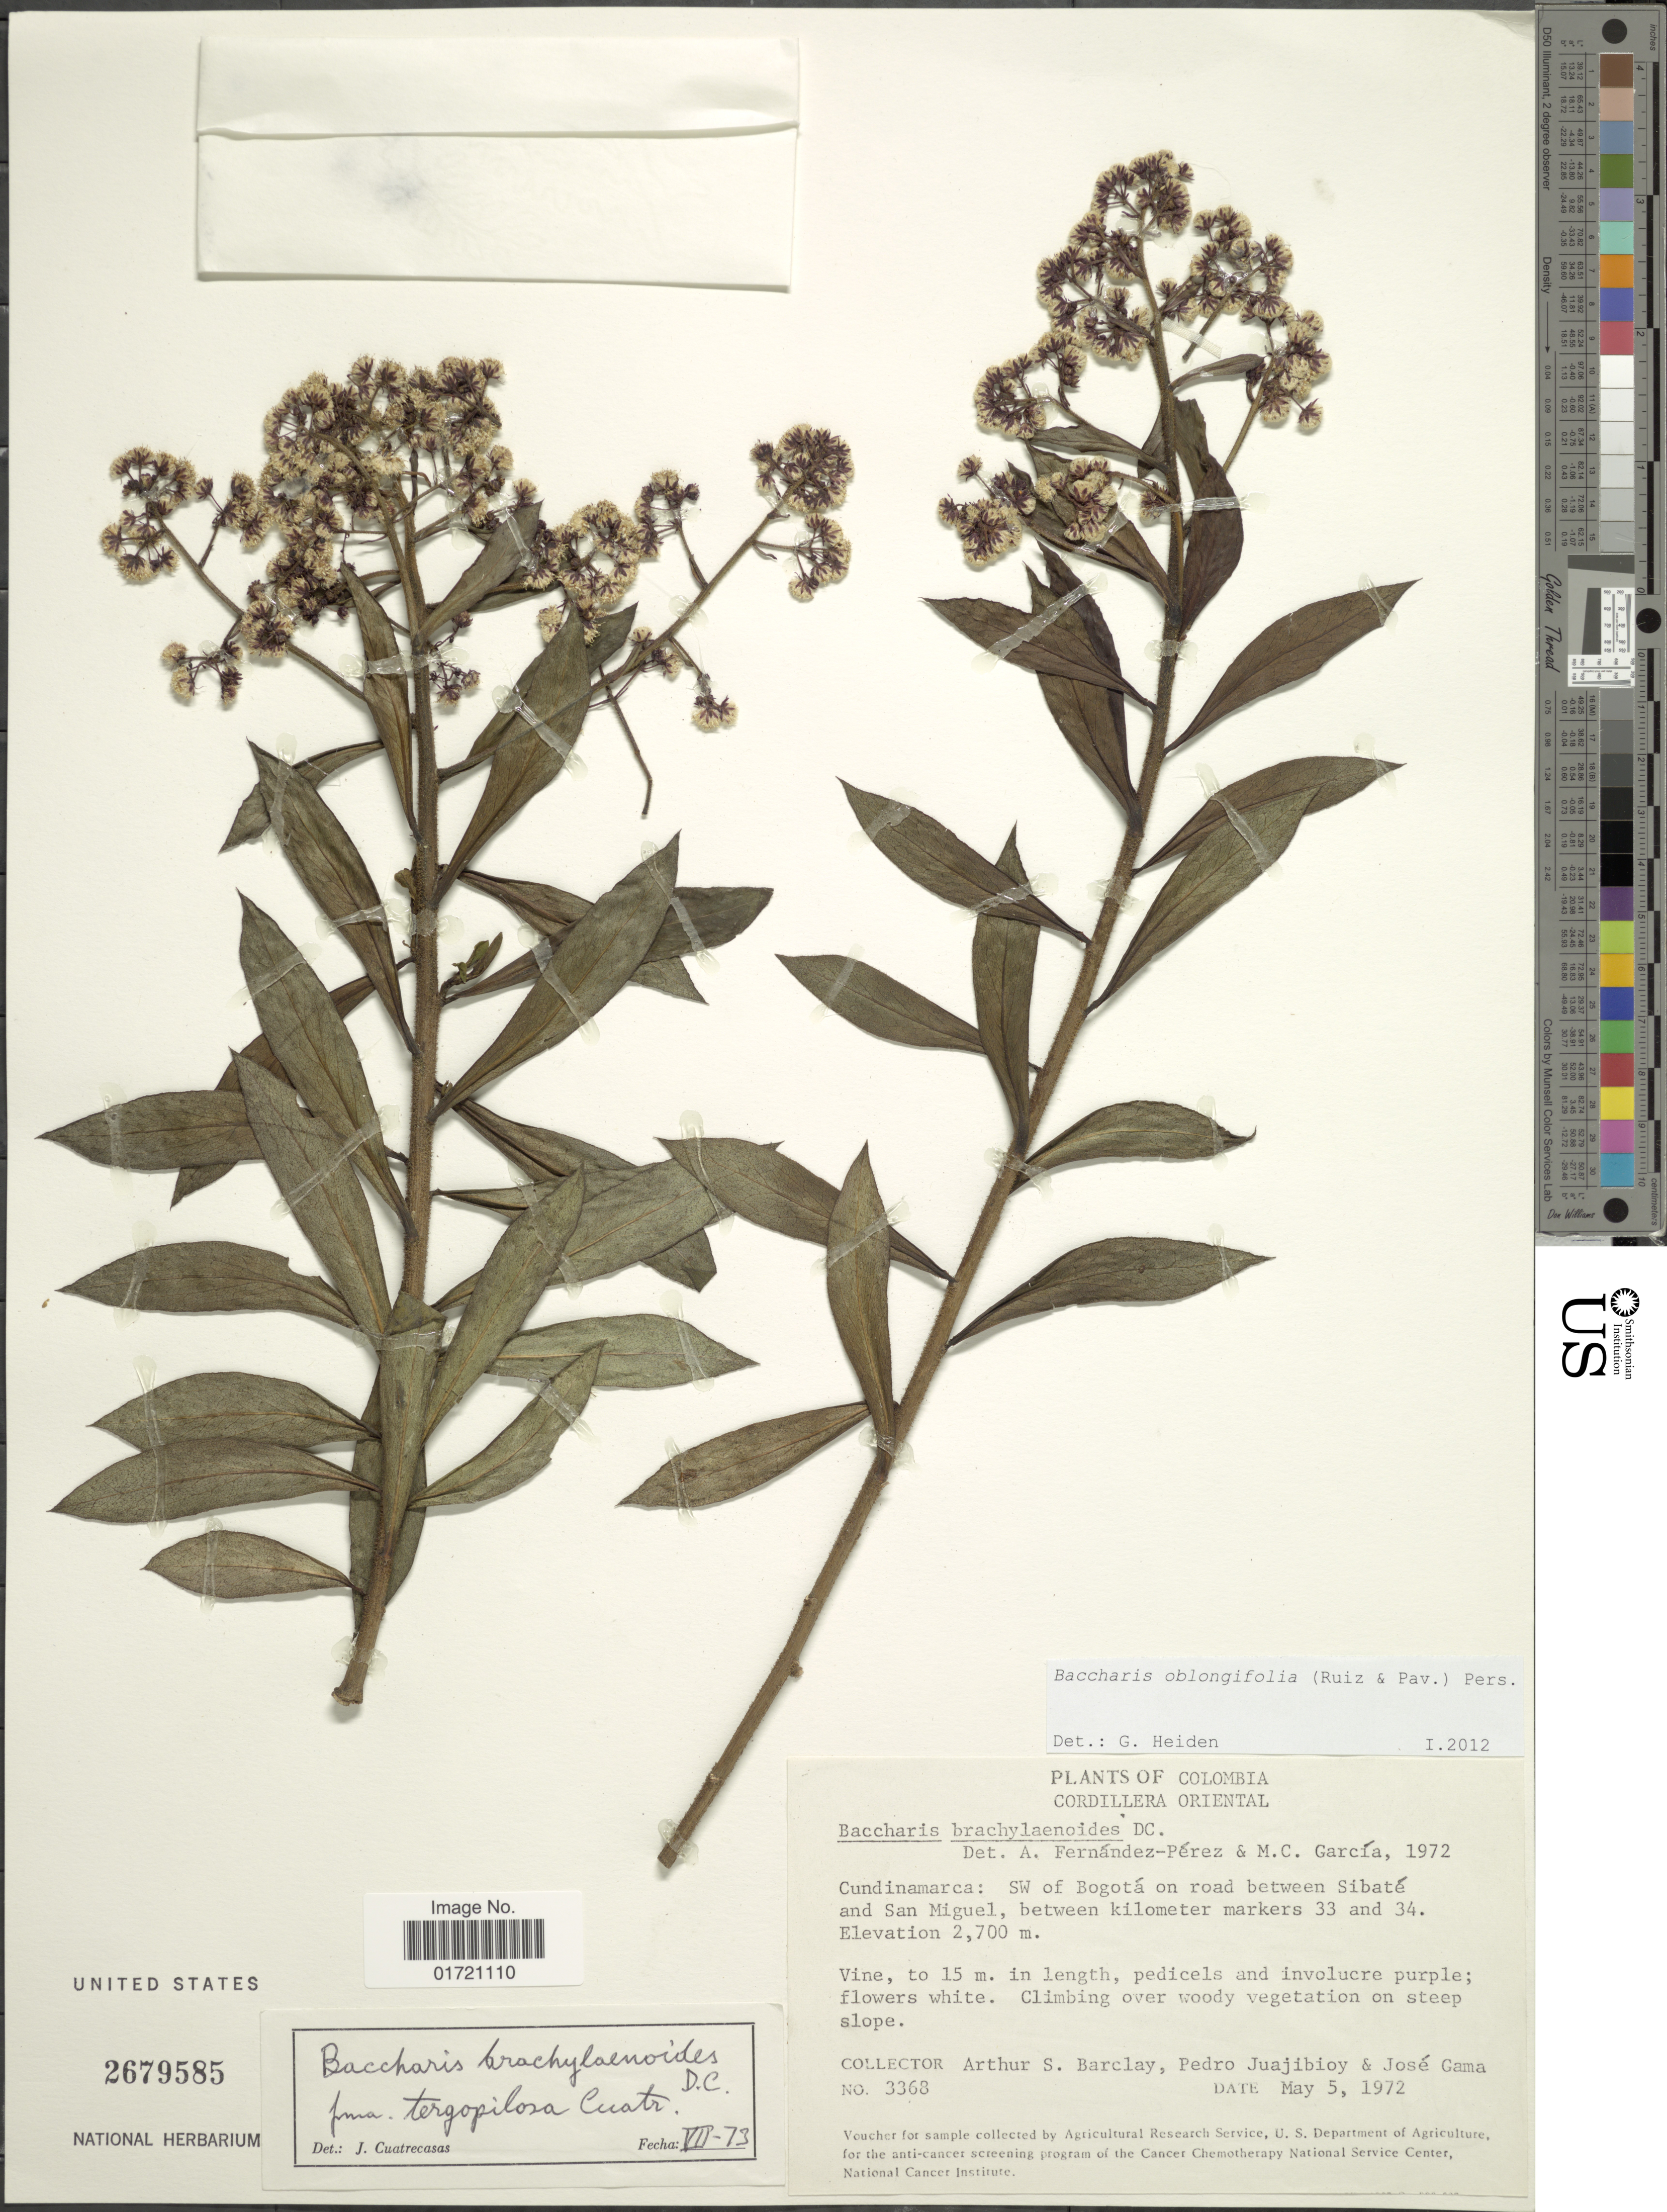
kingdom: Plantae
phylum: Tracheophyta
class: Magnoliopsida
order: Asterales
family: Asteraceae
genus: Baccharis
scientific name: Baccharis oblongifolia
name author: (Ruiz & Pav.) Pers.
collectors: A. S. Barclay, P. Juajibioy & J. Gama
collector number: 3368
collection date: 1972-05-05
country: Colombia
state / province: Cundinamarca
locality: Cordillera Oriental. Cundinamarca: SW of Bogotá on road between Sibaté and San Miguel, between kilometer markers 33 and 34.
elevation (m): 2700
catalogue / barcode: US 2679585